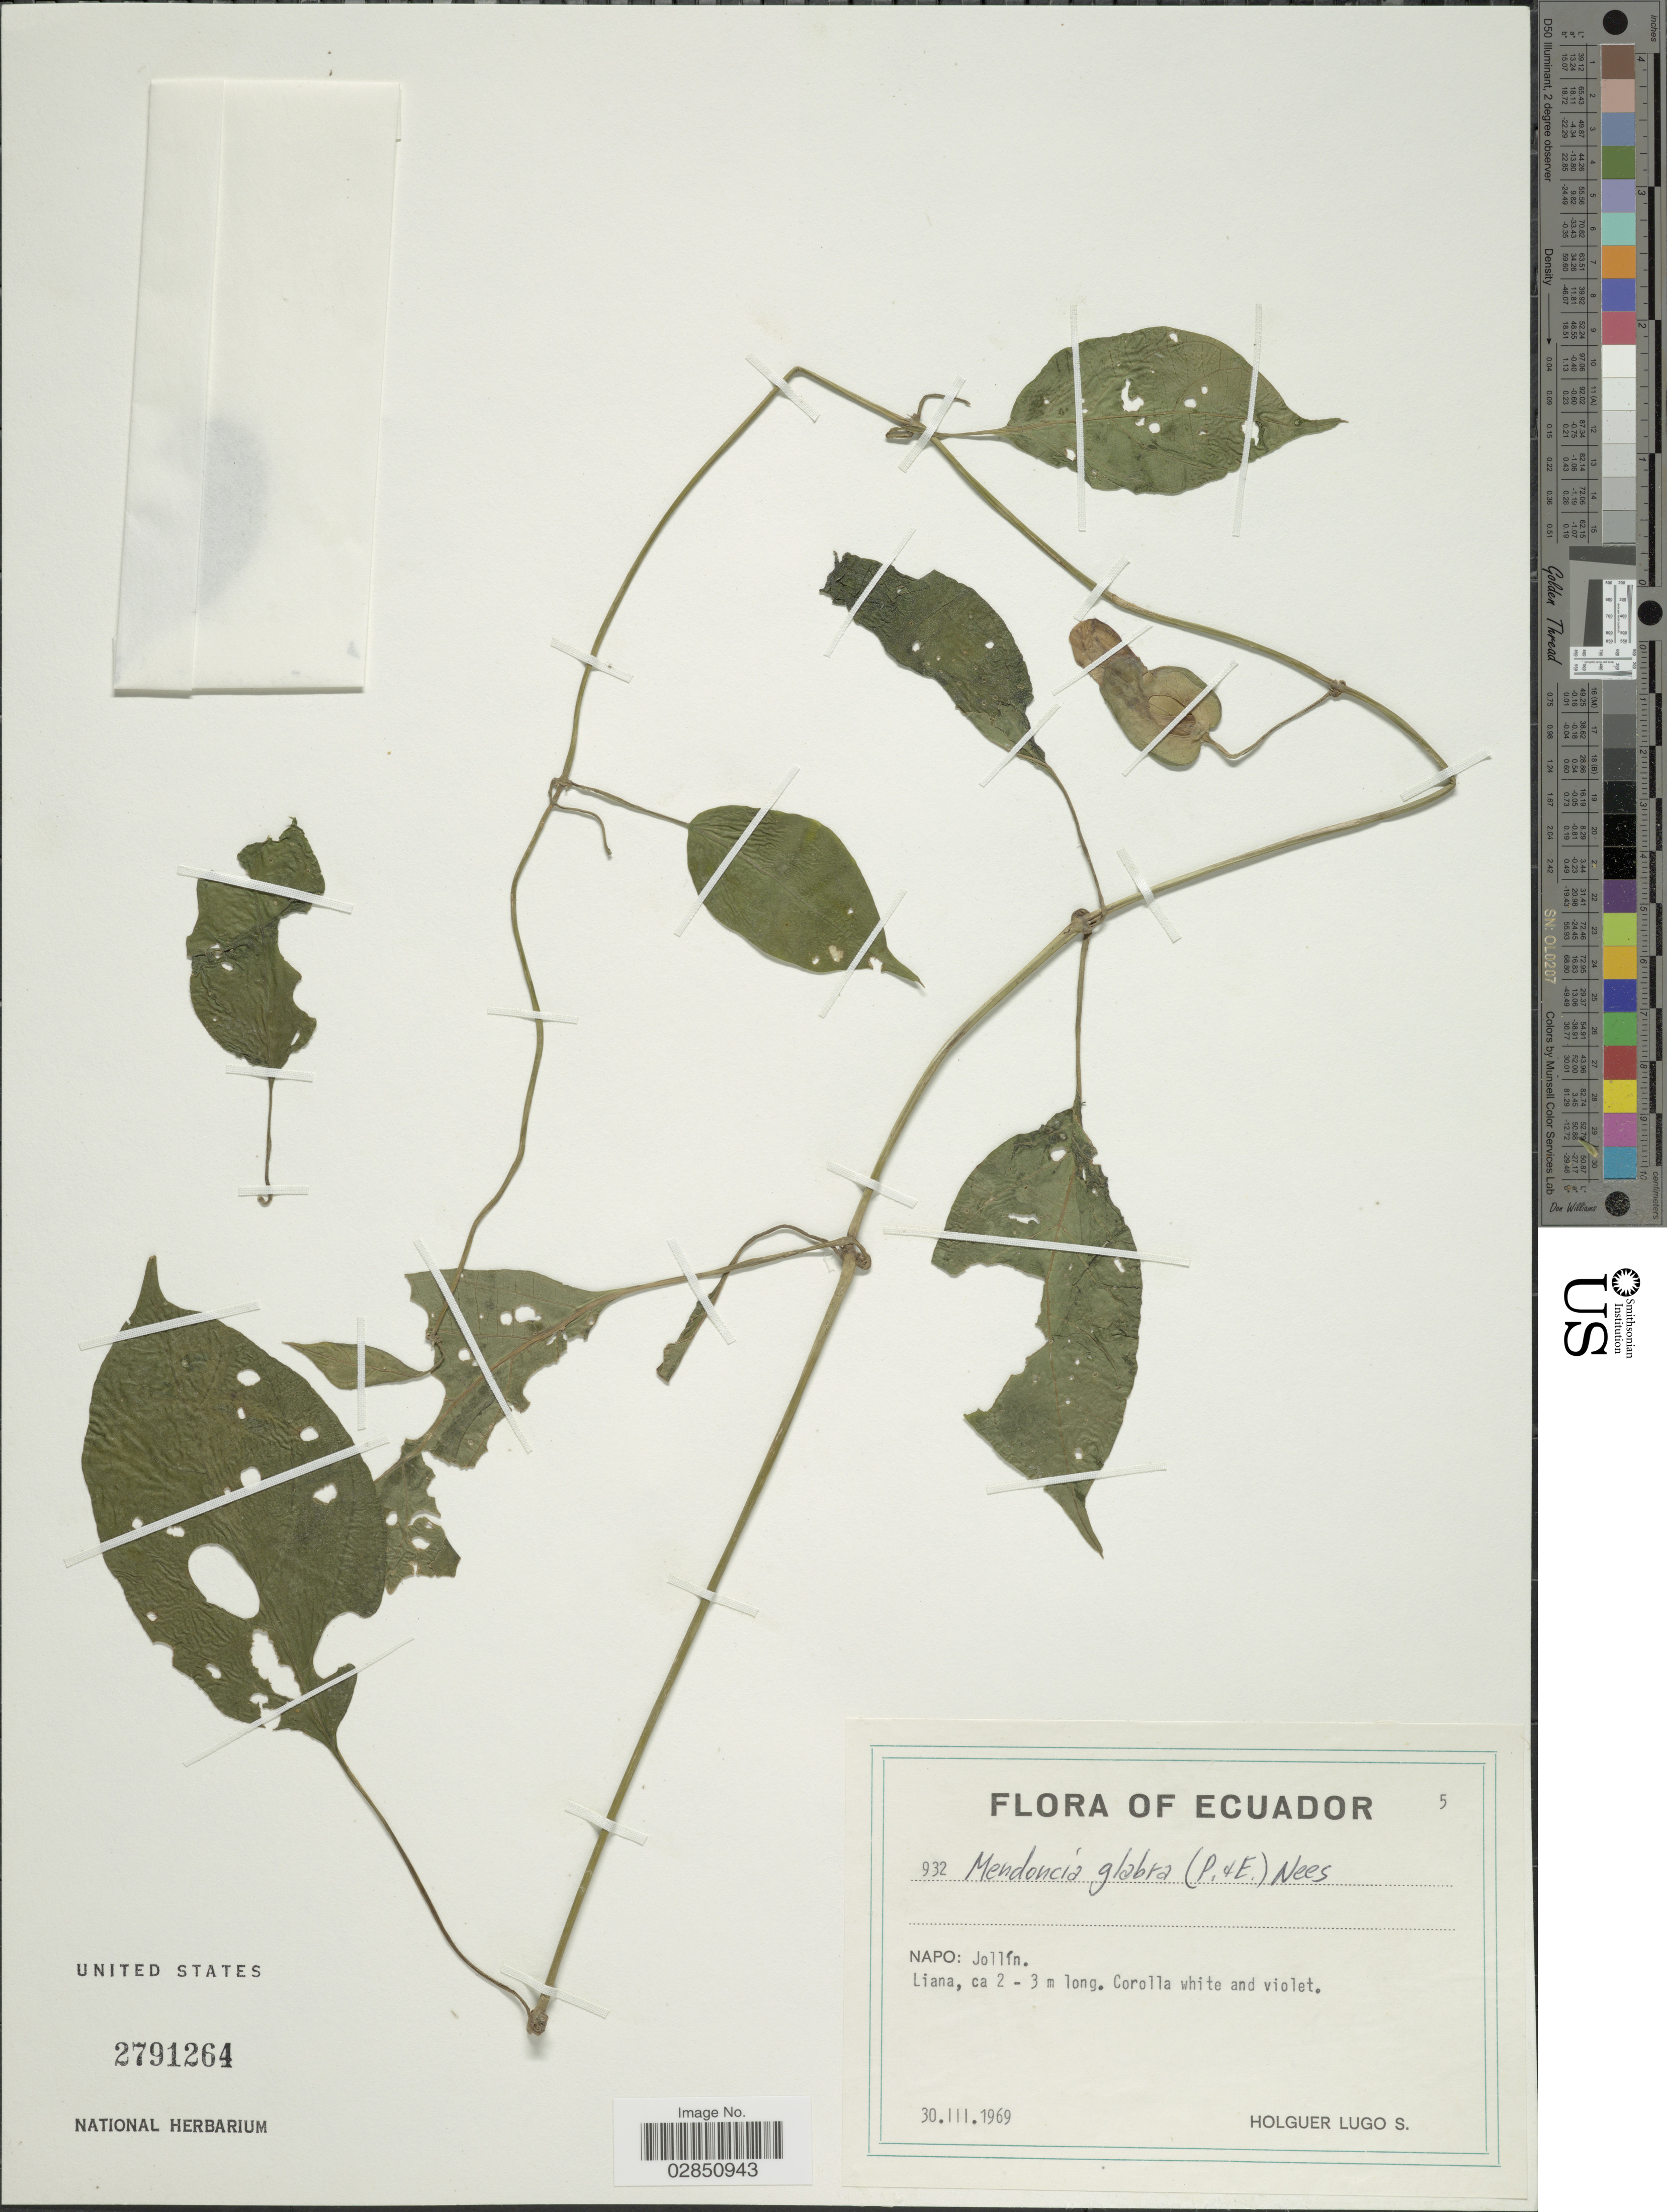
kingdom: Plantae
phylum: Tracheophyta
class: Magnoliopsida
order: Lamiales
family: Acanthaceae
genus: Mendoncia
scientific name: Mendoncia glabra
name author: (Poepp. & Endl.) Nees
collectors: H. Lugo S.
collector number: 932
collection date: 1969-03-30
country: Ecuador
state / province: Napo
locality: Jollín.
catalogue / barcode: US 2791264